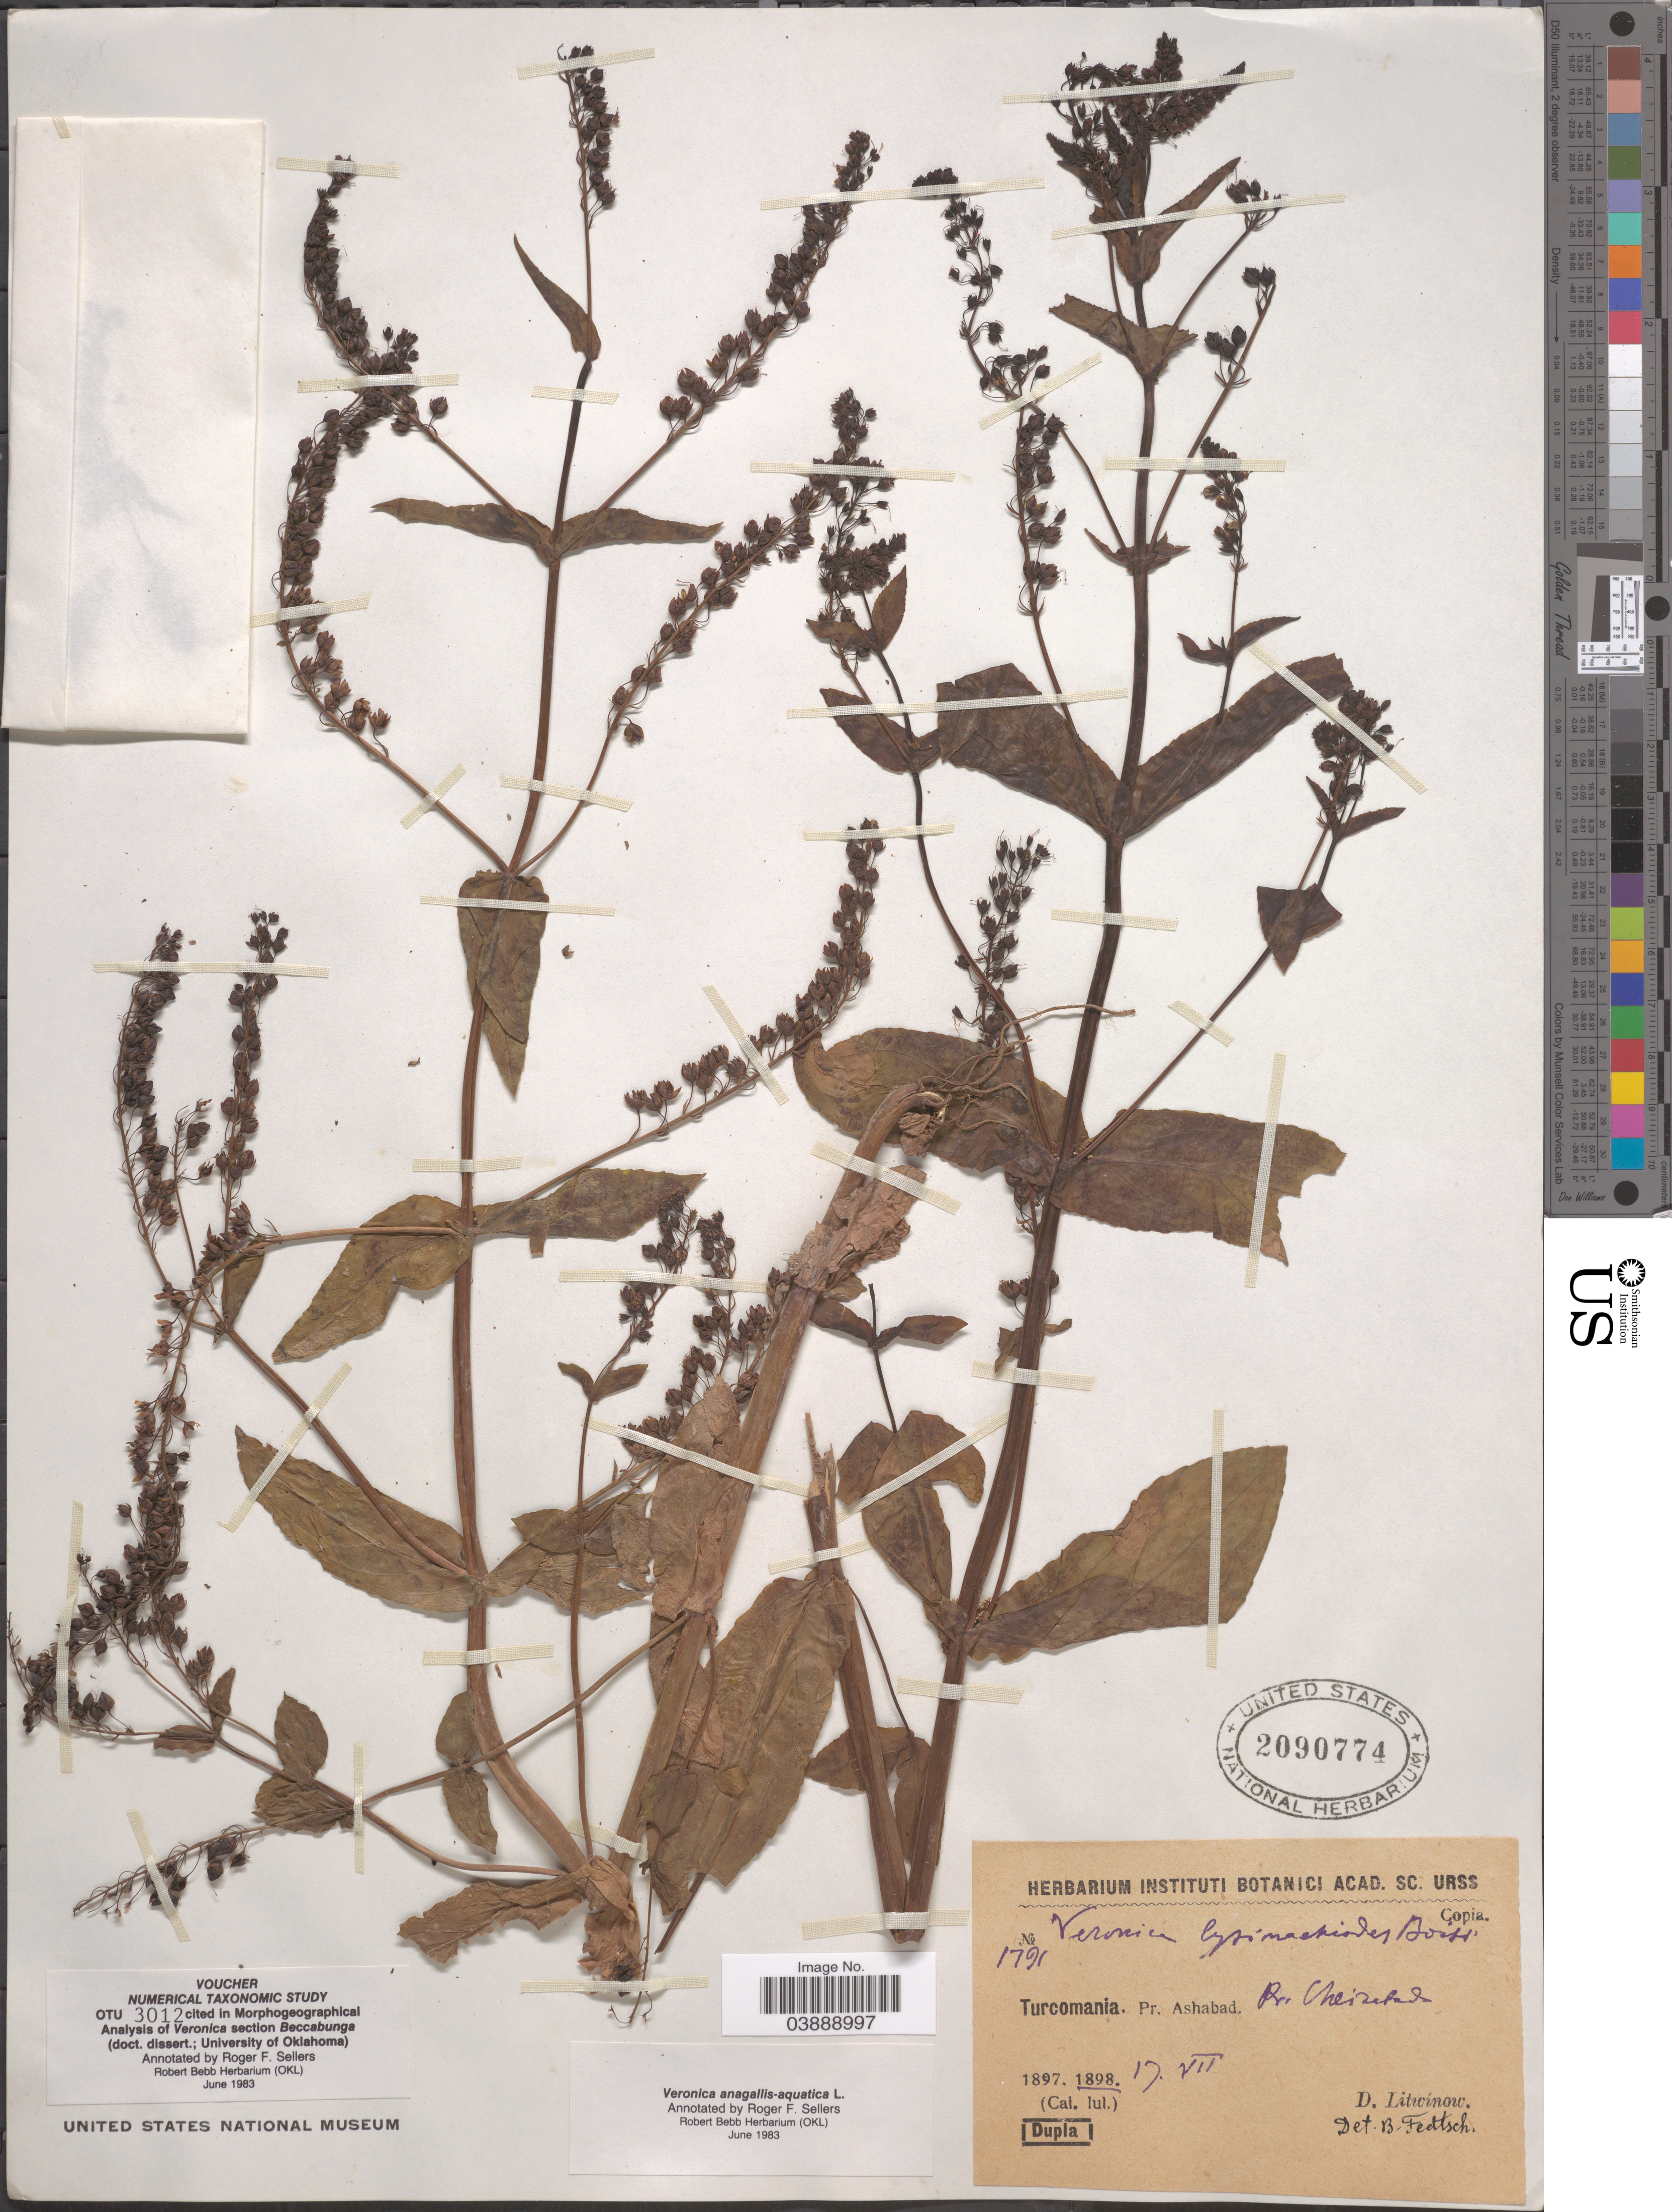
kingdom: Plantae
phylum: Tracheophyta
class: Magnoliopsida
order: Lamiales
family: Plantaginaceae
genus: Veronica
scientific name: Veronica anagallis-aquatica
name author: L.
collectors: D. Litwinow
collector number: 1791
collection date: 1898-07-17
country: Turkmenistan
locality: Turcomania. Pr. Ashabas. Pr. Cheistads. [interpreted]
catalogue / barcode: US 2090774